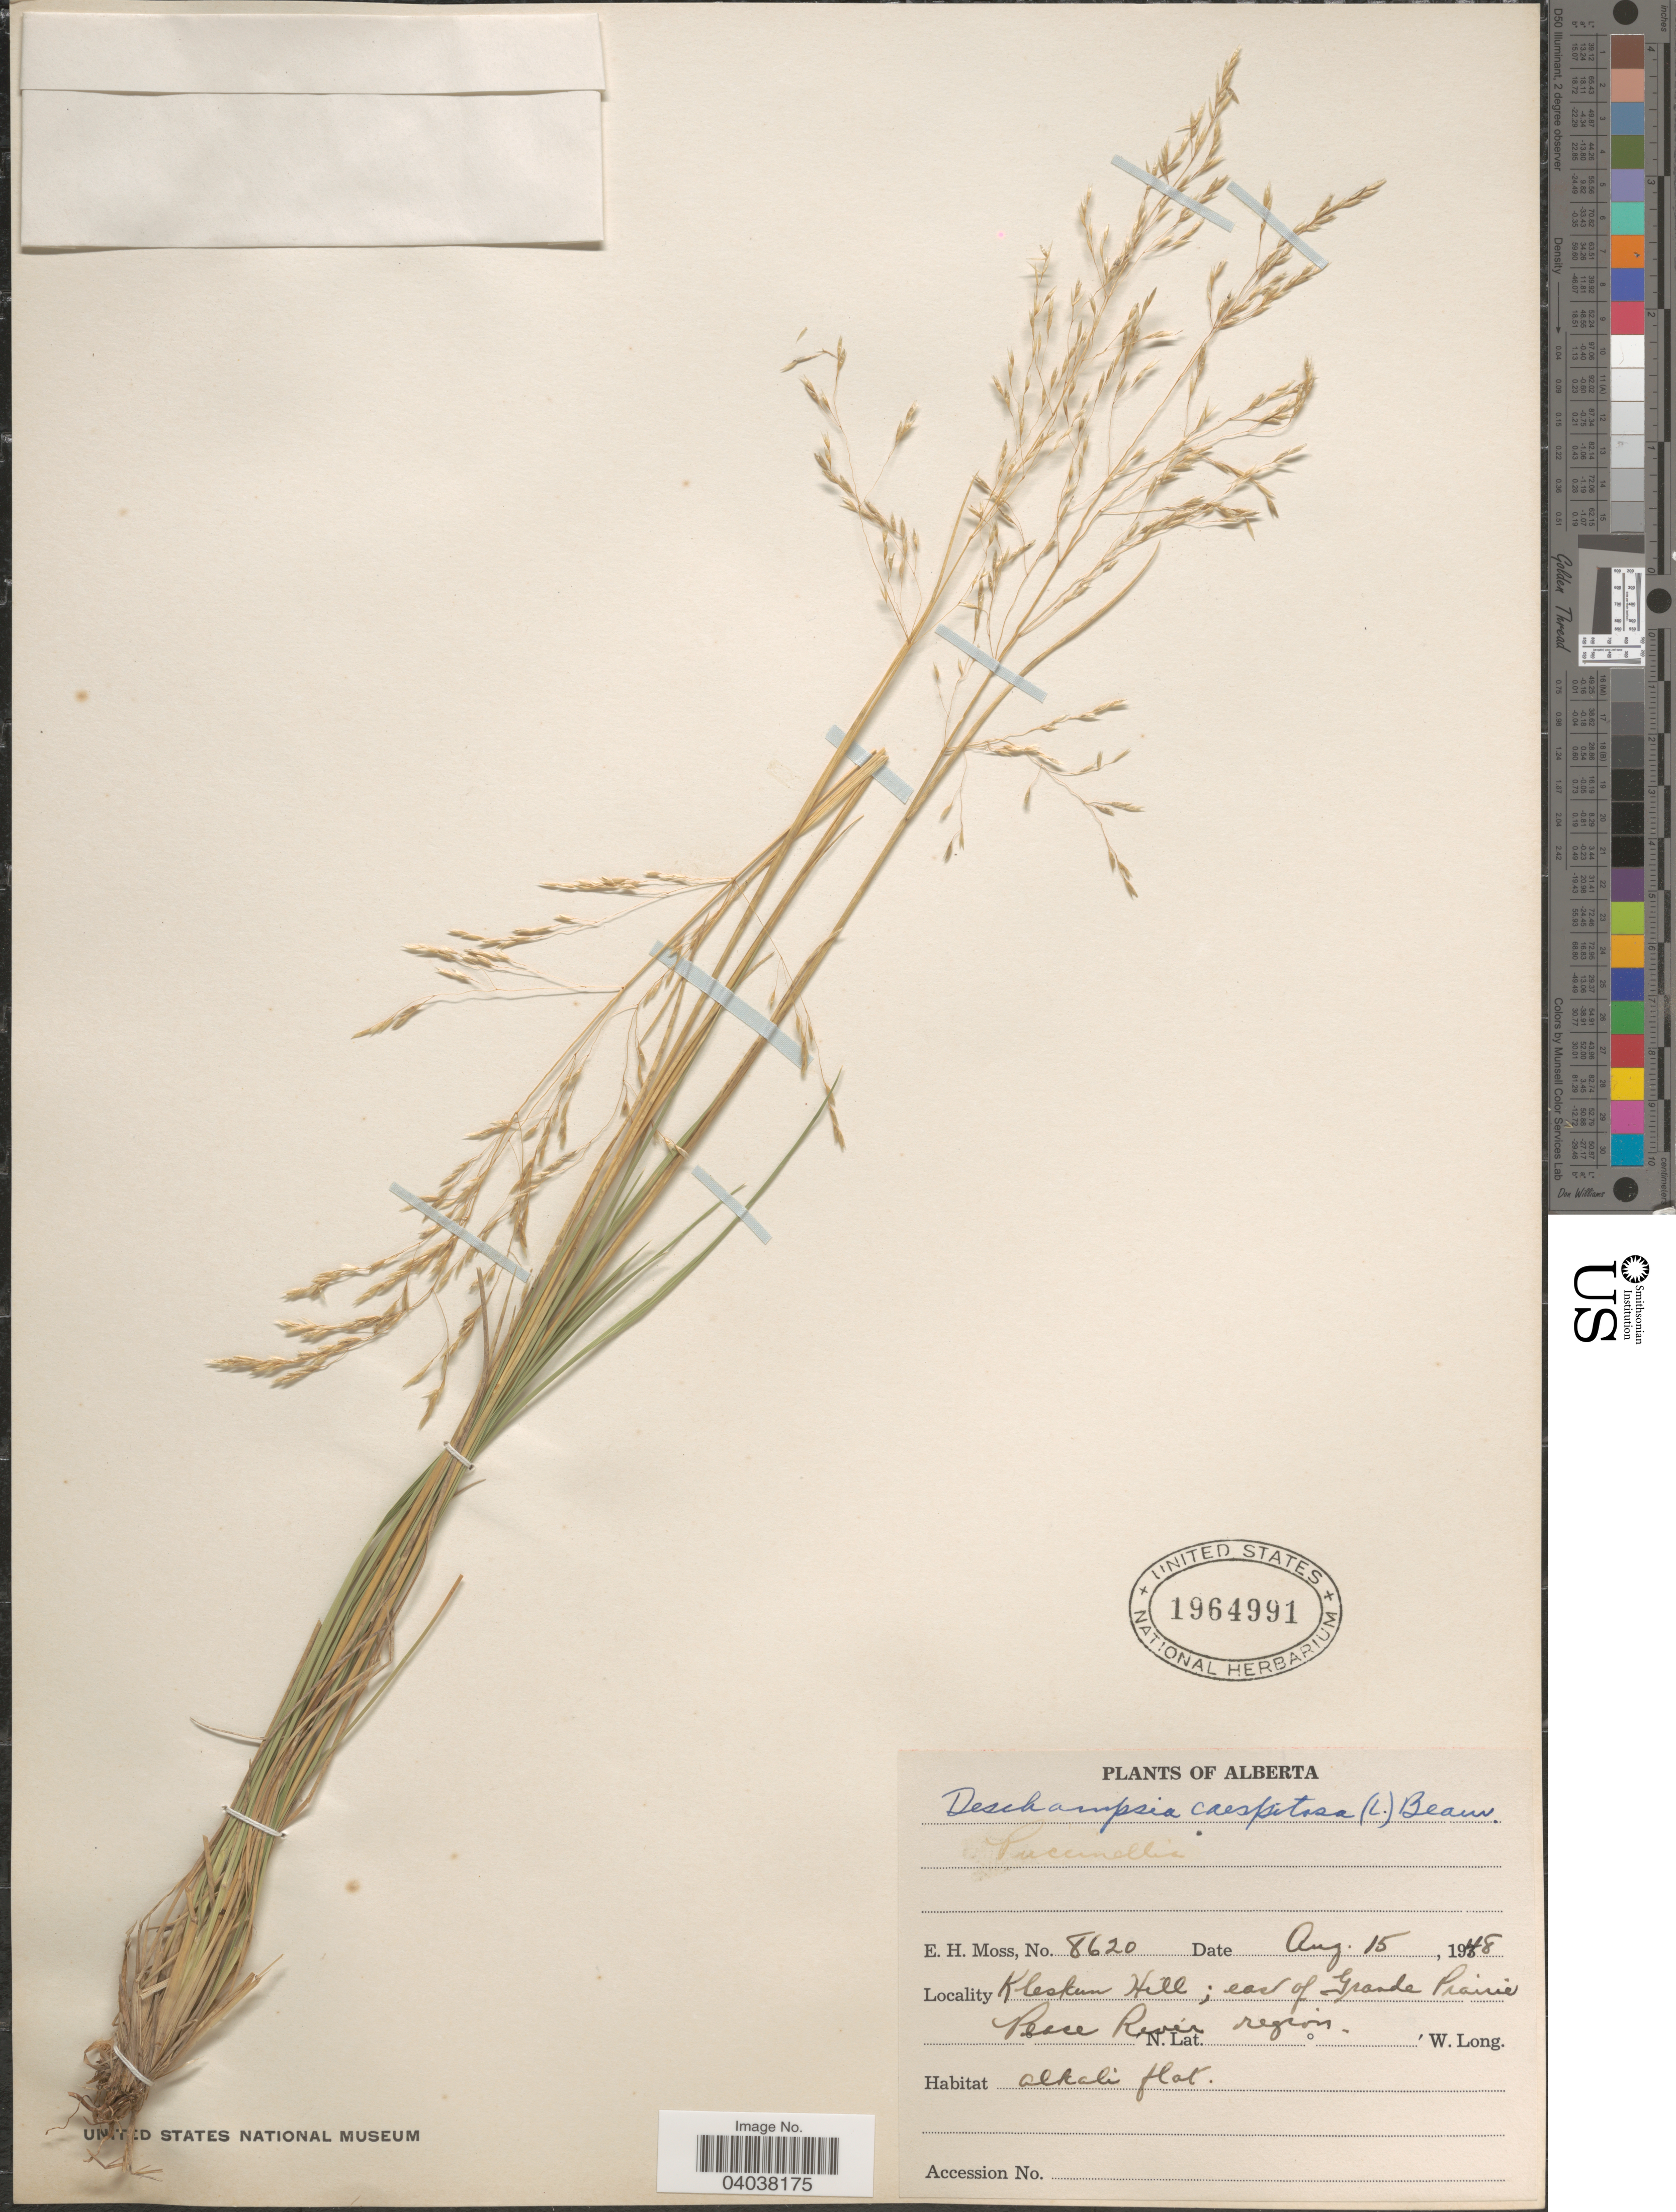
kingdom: Plantae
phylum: Tracheophyta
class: Liliopsida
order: Poales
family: Poaceae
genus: Deschampsia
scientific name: Deschampsia cespitosa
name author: (L.) P. Beauv.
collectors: E. Moss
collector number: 8620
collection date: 1948-08-15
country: Canada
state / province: Alberta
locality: Kleskun Hill; east of Grande Prairie. Peace River region.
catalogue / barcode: US 1964991